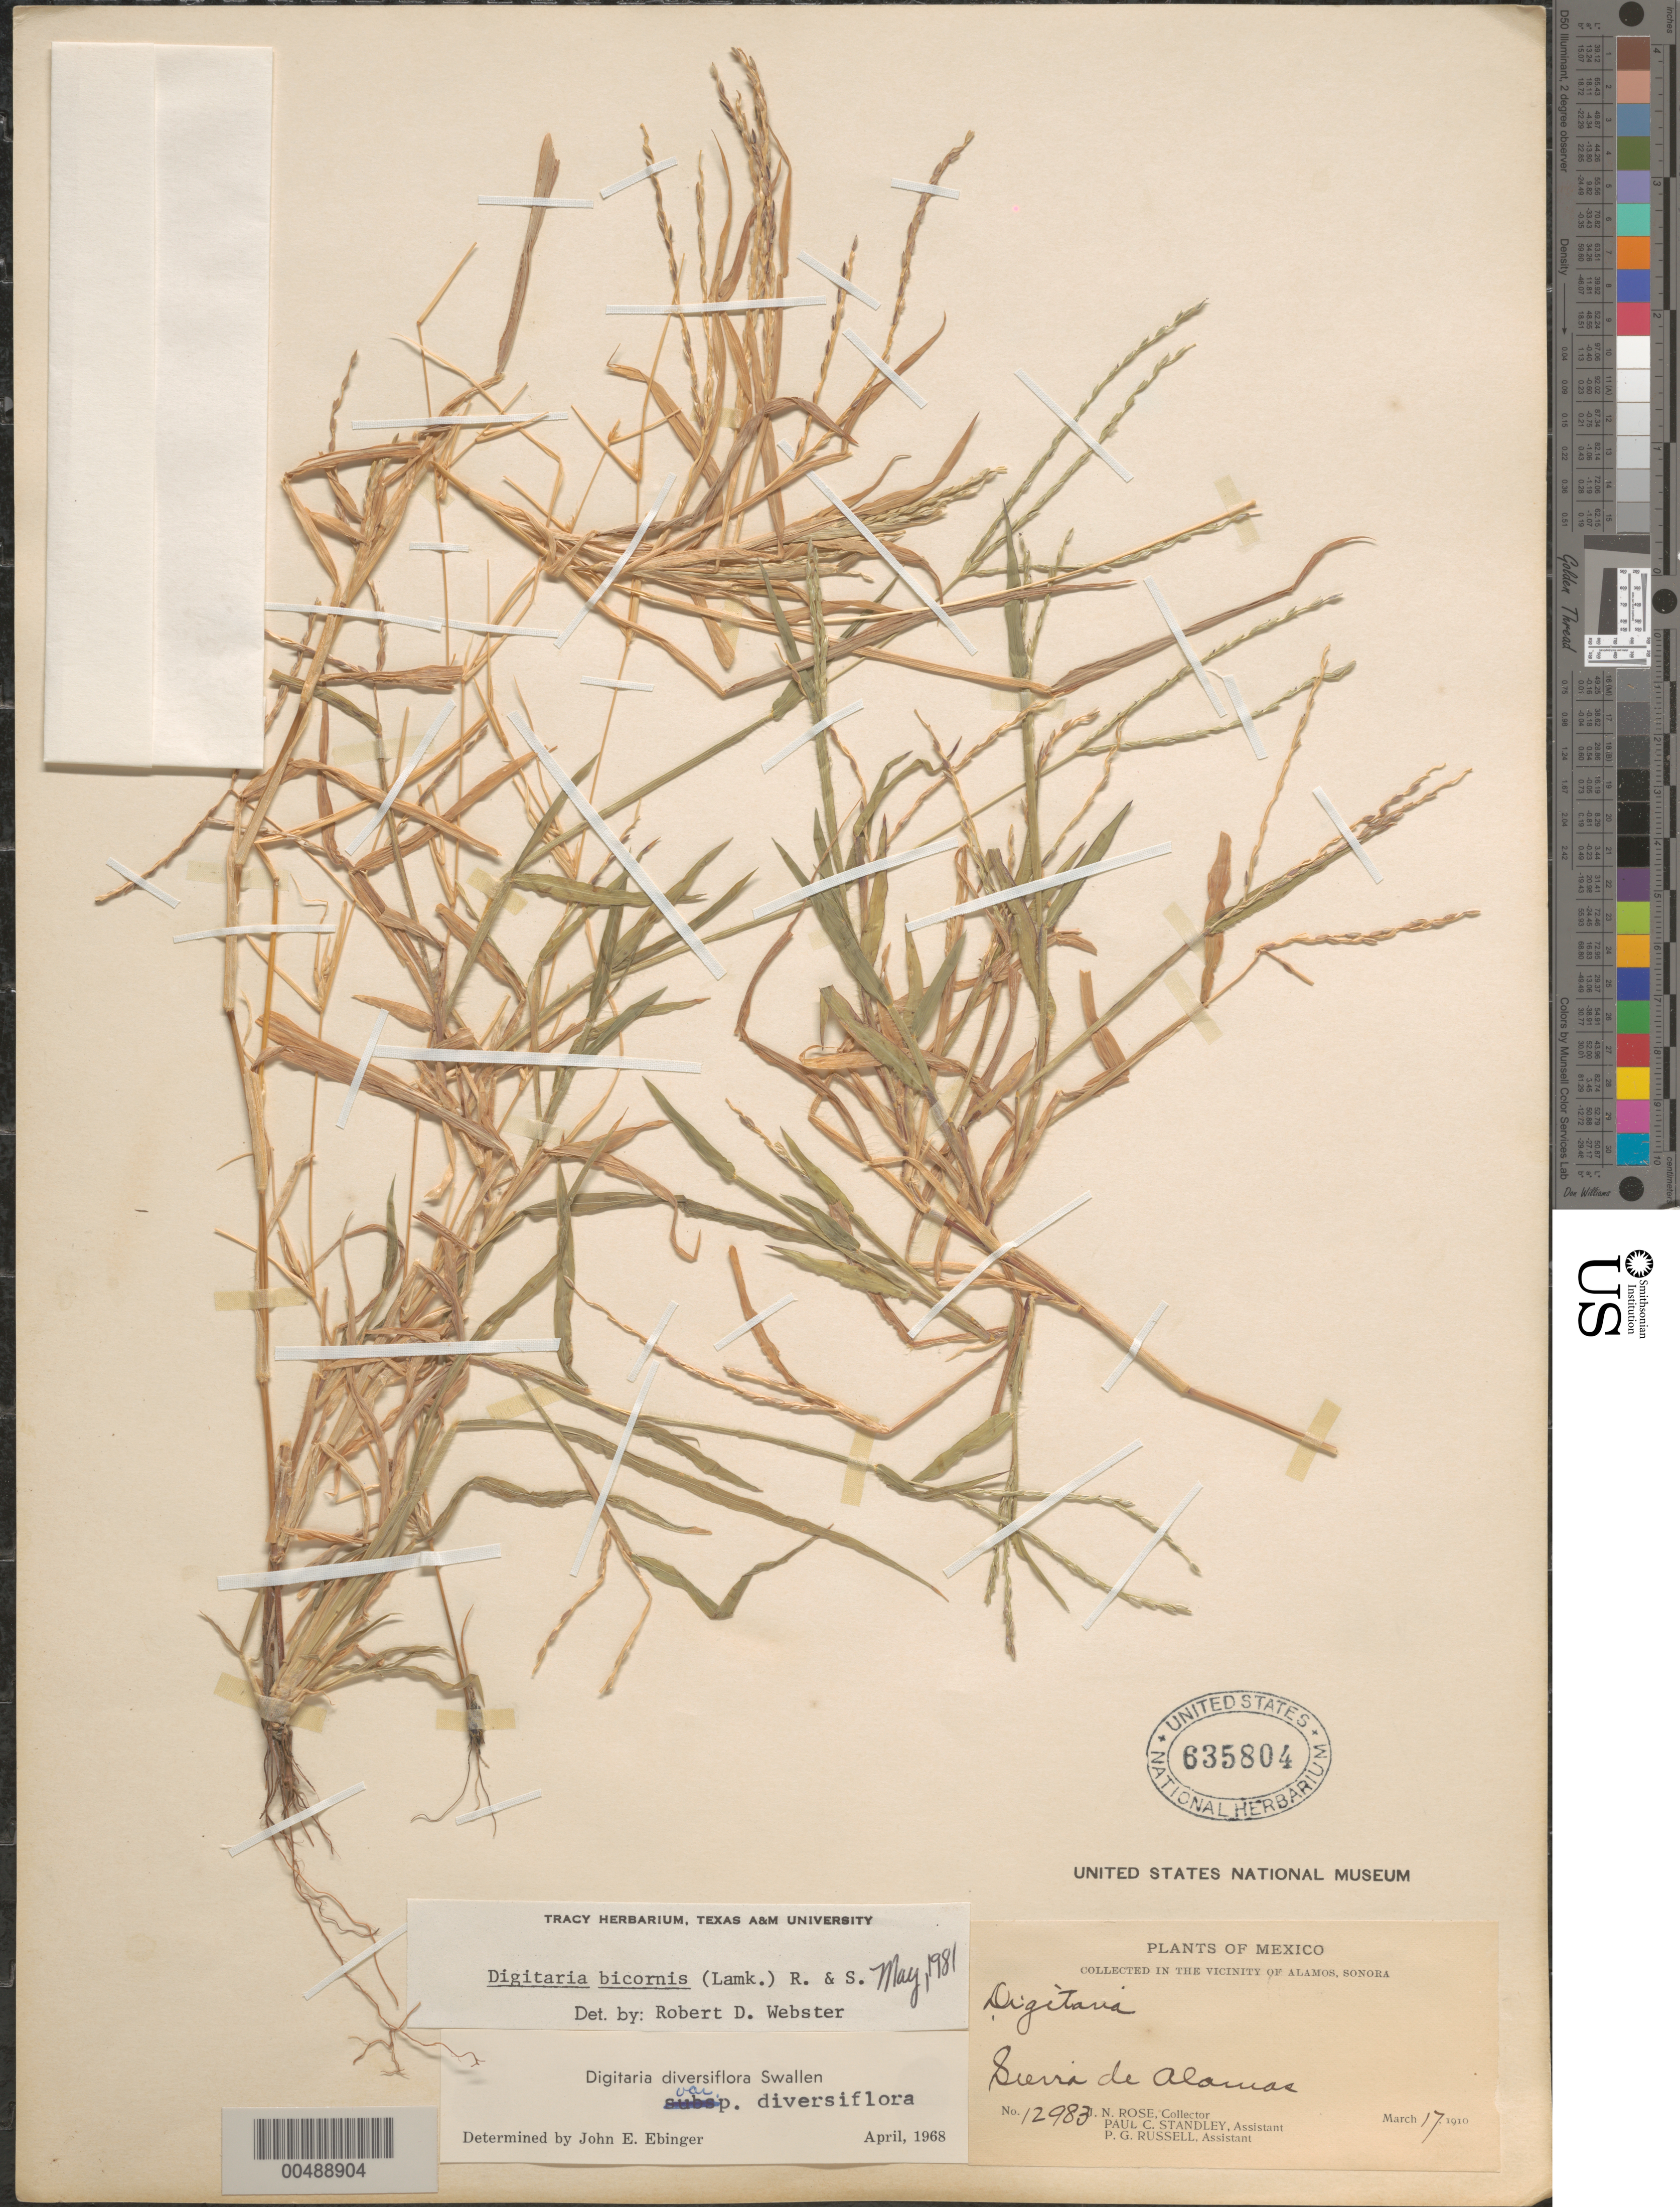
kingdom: Plantae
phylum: Tracheophyta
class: Liliopsida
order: Poales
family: Poaceae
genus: Digitaria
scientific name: Digitaria bicornis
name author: (Lam.) Roem. & Schult.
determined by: Webster, Robert D.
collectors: J. N. Rose, P. C. Standley & P. G. Russell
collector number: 12983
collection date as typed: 17 Mar 1910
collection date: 1910-03-17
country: Mexico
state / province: Sonora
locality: Sierra de Alamos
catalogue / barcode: US 635804